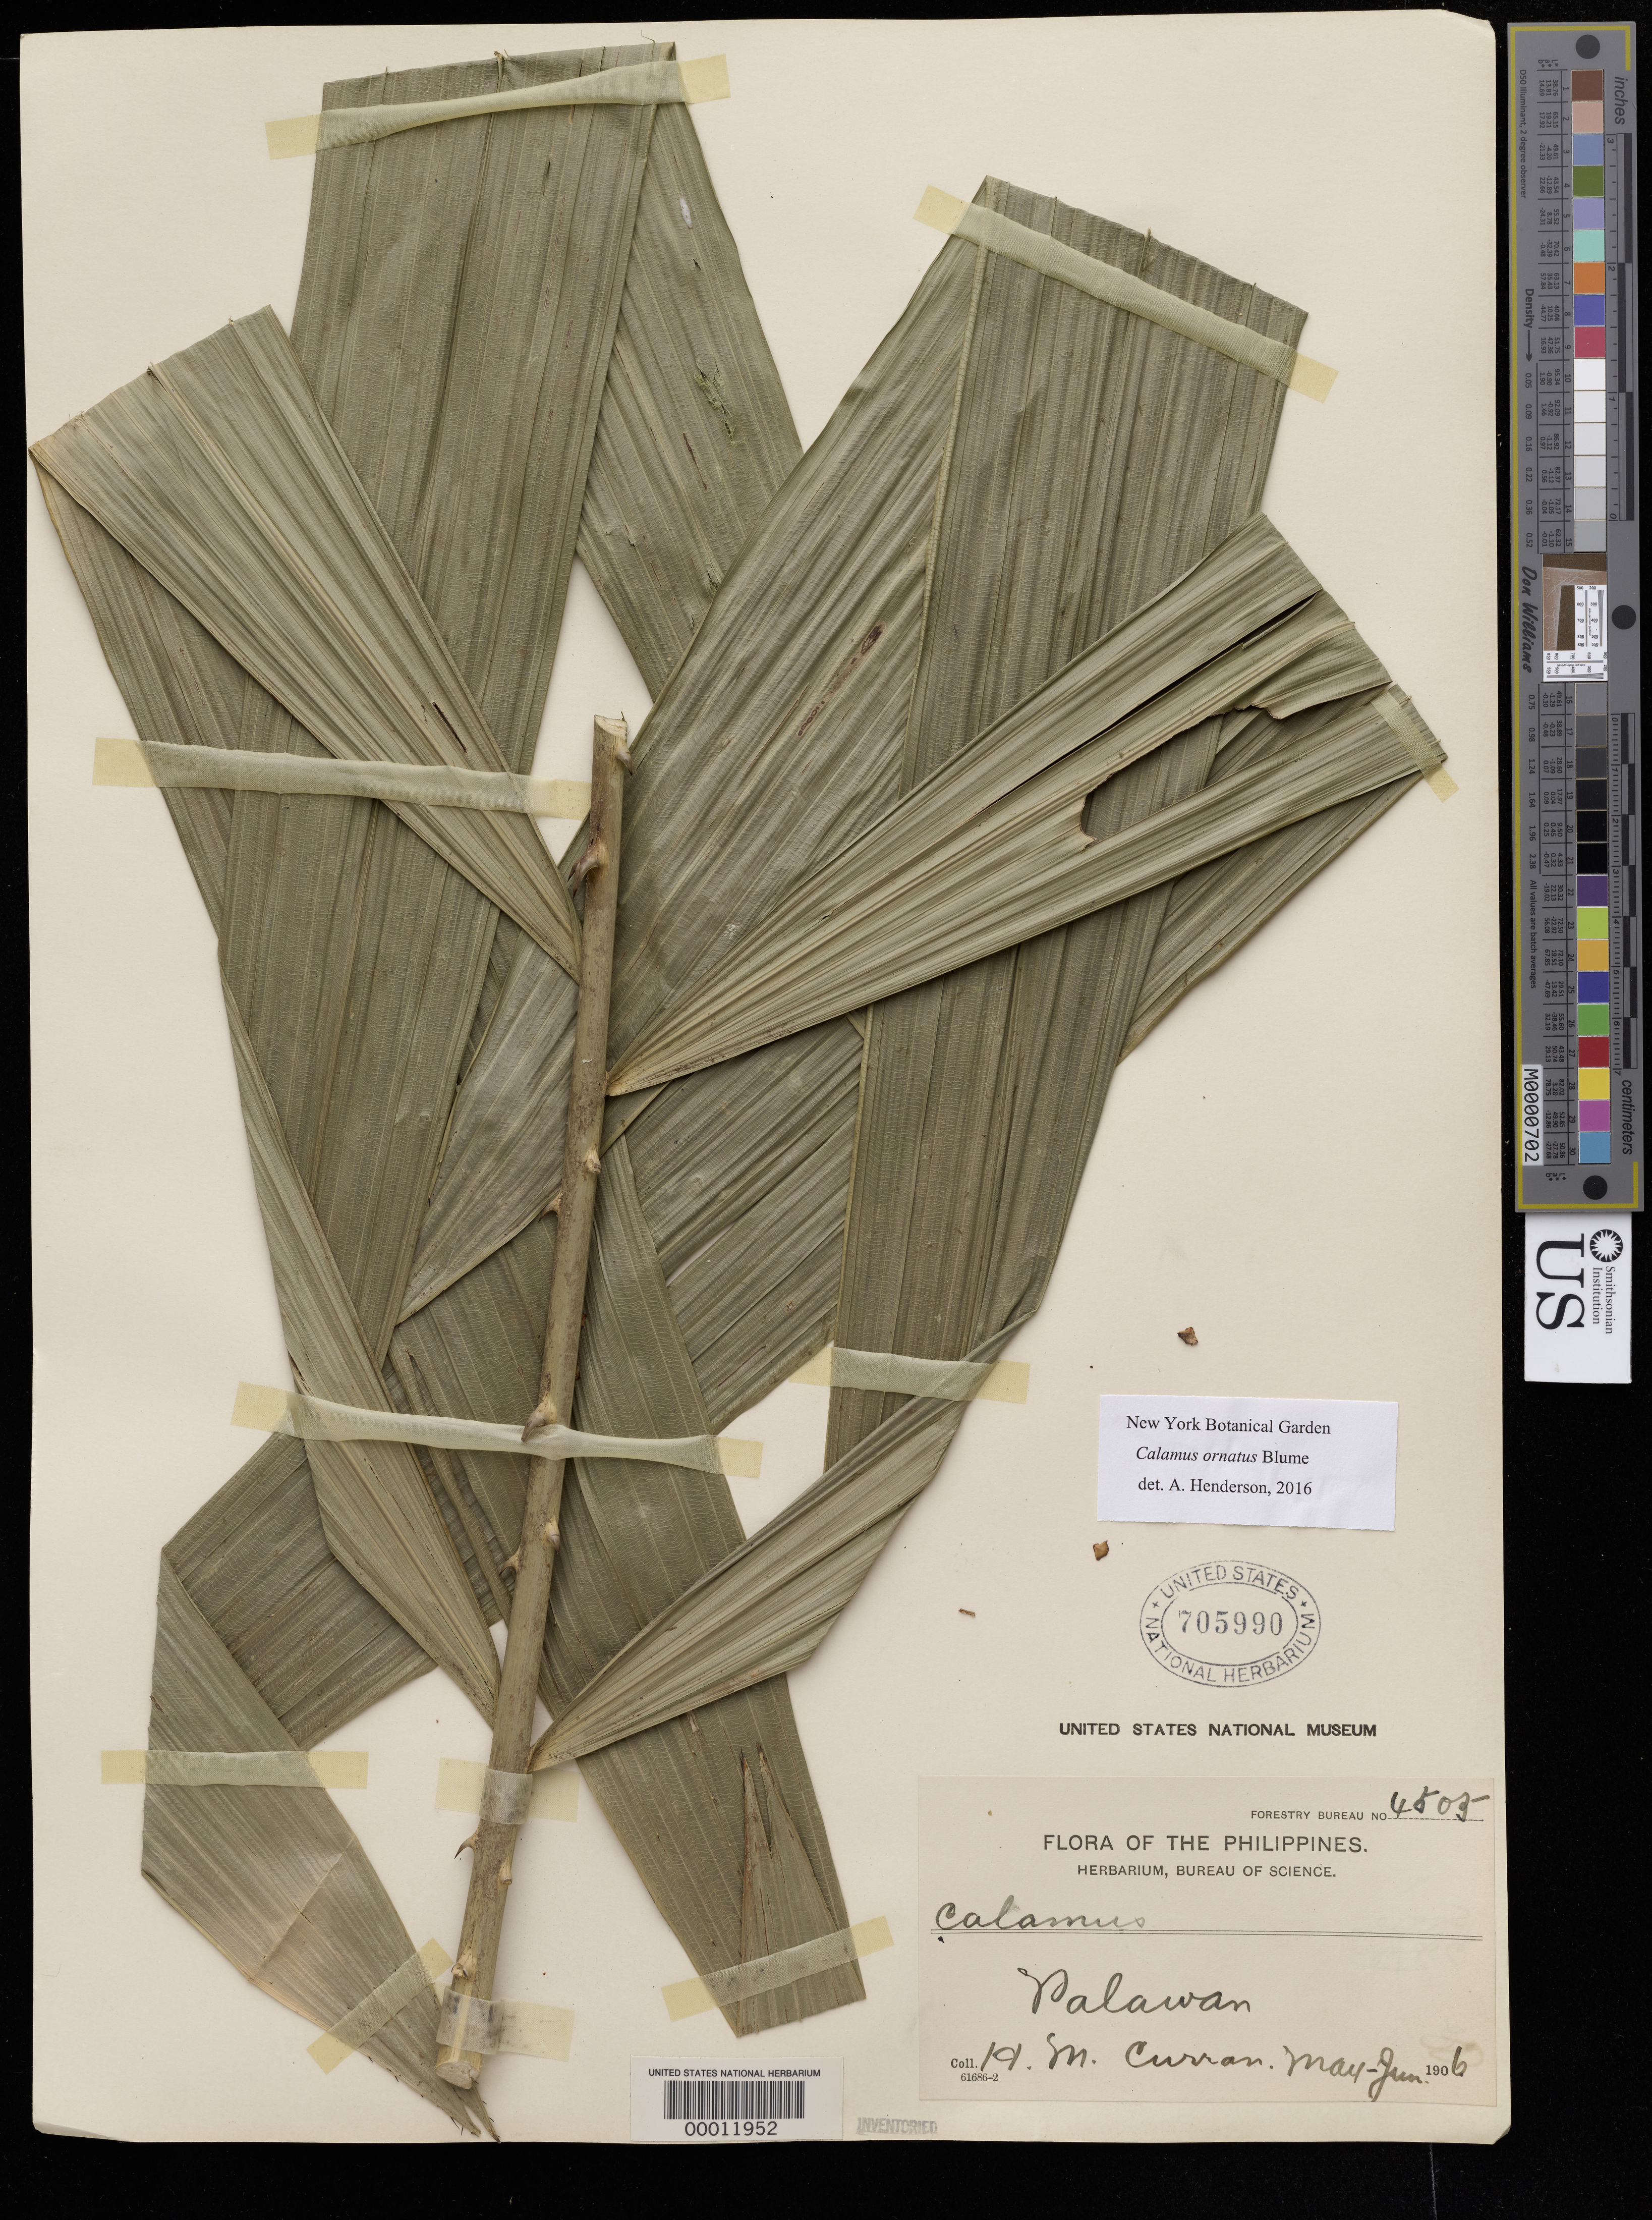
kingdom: Plantae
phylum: Tracheophyta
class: Liliopsida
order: Arecales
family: Arecaceae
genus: Calamus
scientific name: Calamus ornatus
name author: Blume ex Schult. f.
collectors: H. Curran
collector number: Forestry Bureau N. 4505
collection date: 1906-05/1906-06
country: Philippines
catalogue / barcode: US 705990